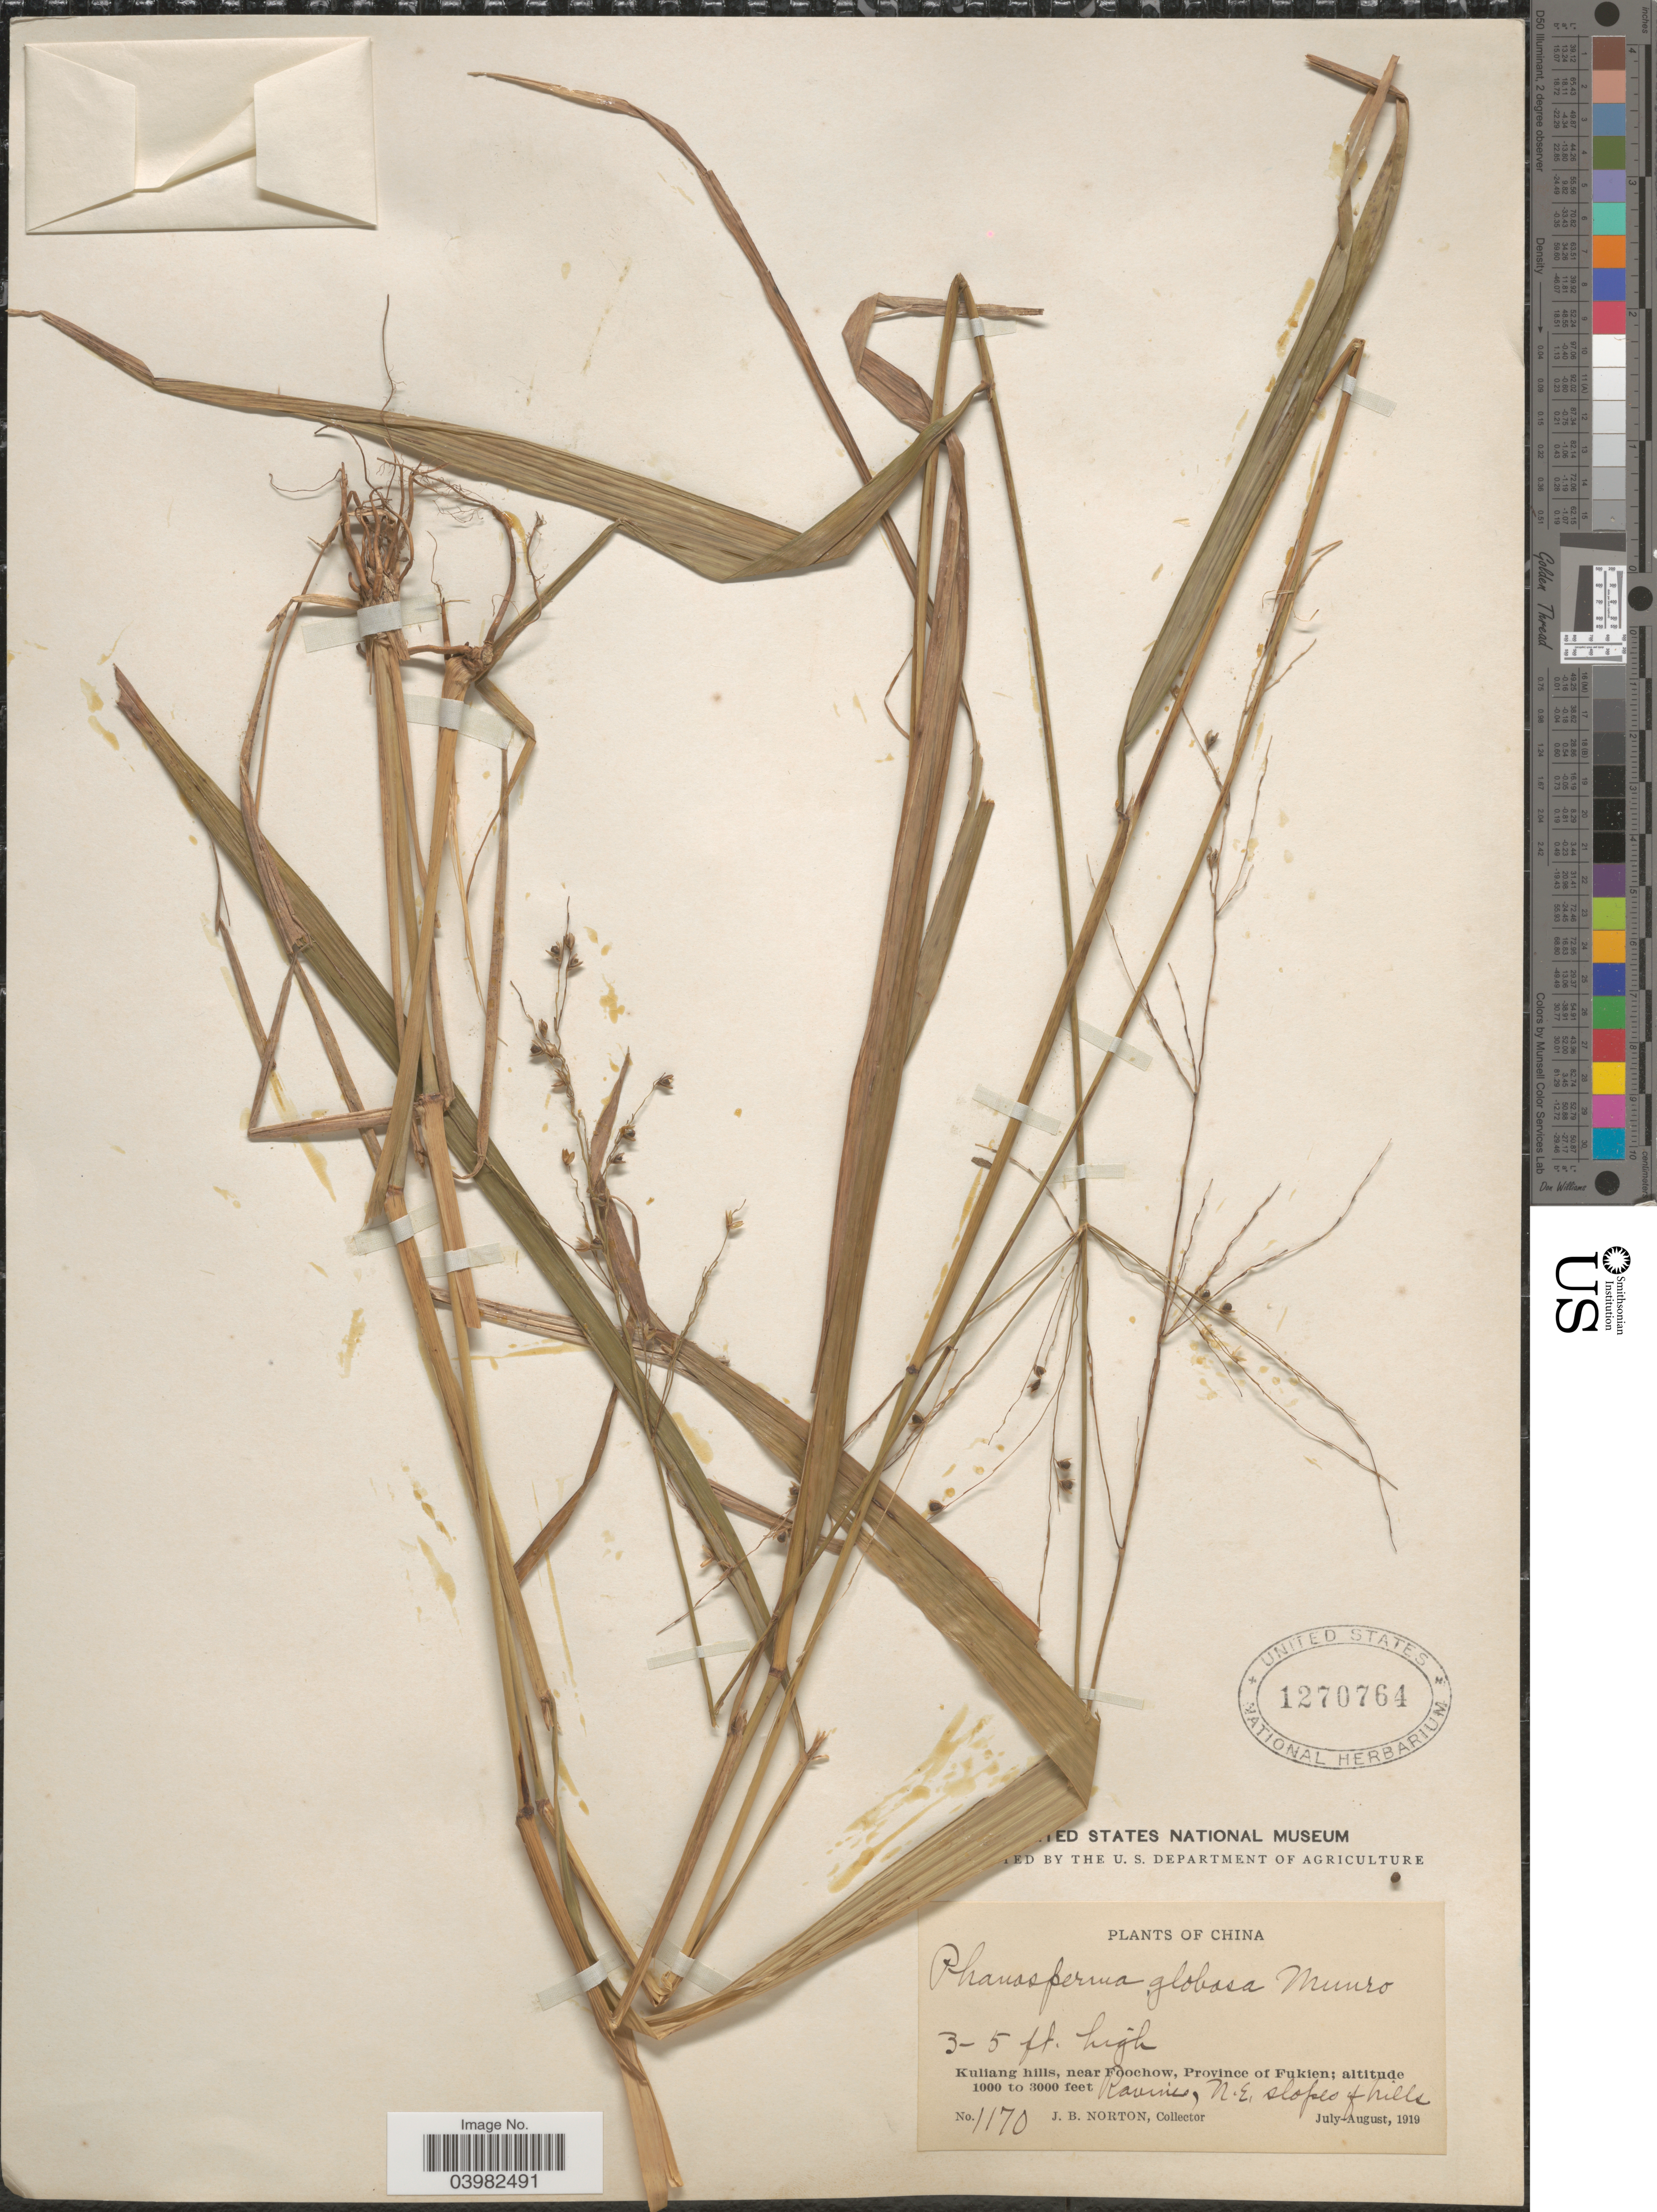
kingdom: Plantae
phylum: Tracheophyta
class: Liliopsida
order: Poales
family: Poaceae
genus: Phaenosperma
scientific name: Phaenosperma globosum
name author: Munro ex Benth.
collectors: J. B. Norton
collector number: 1170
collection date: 1919-07/1919-08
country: China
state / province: Fujian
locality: Kuliang hills, near Foochow, Province of Fukien. Ravines, N.E. slopes of hills.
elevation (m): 305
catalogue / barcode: US 1270764